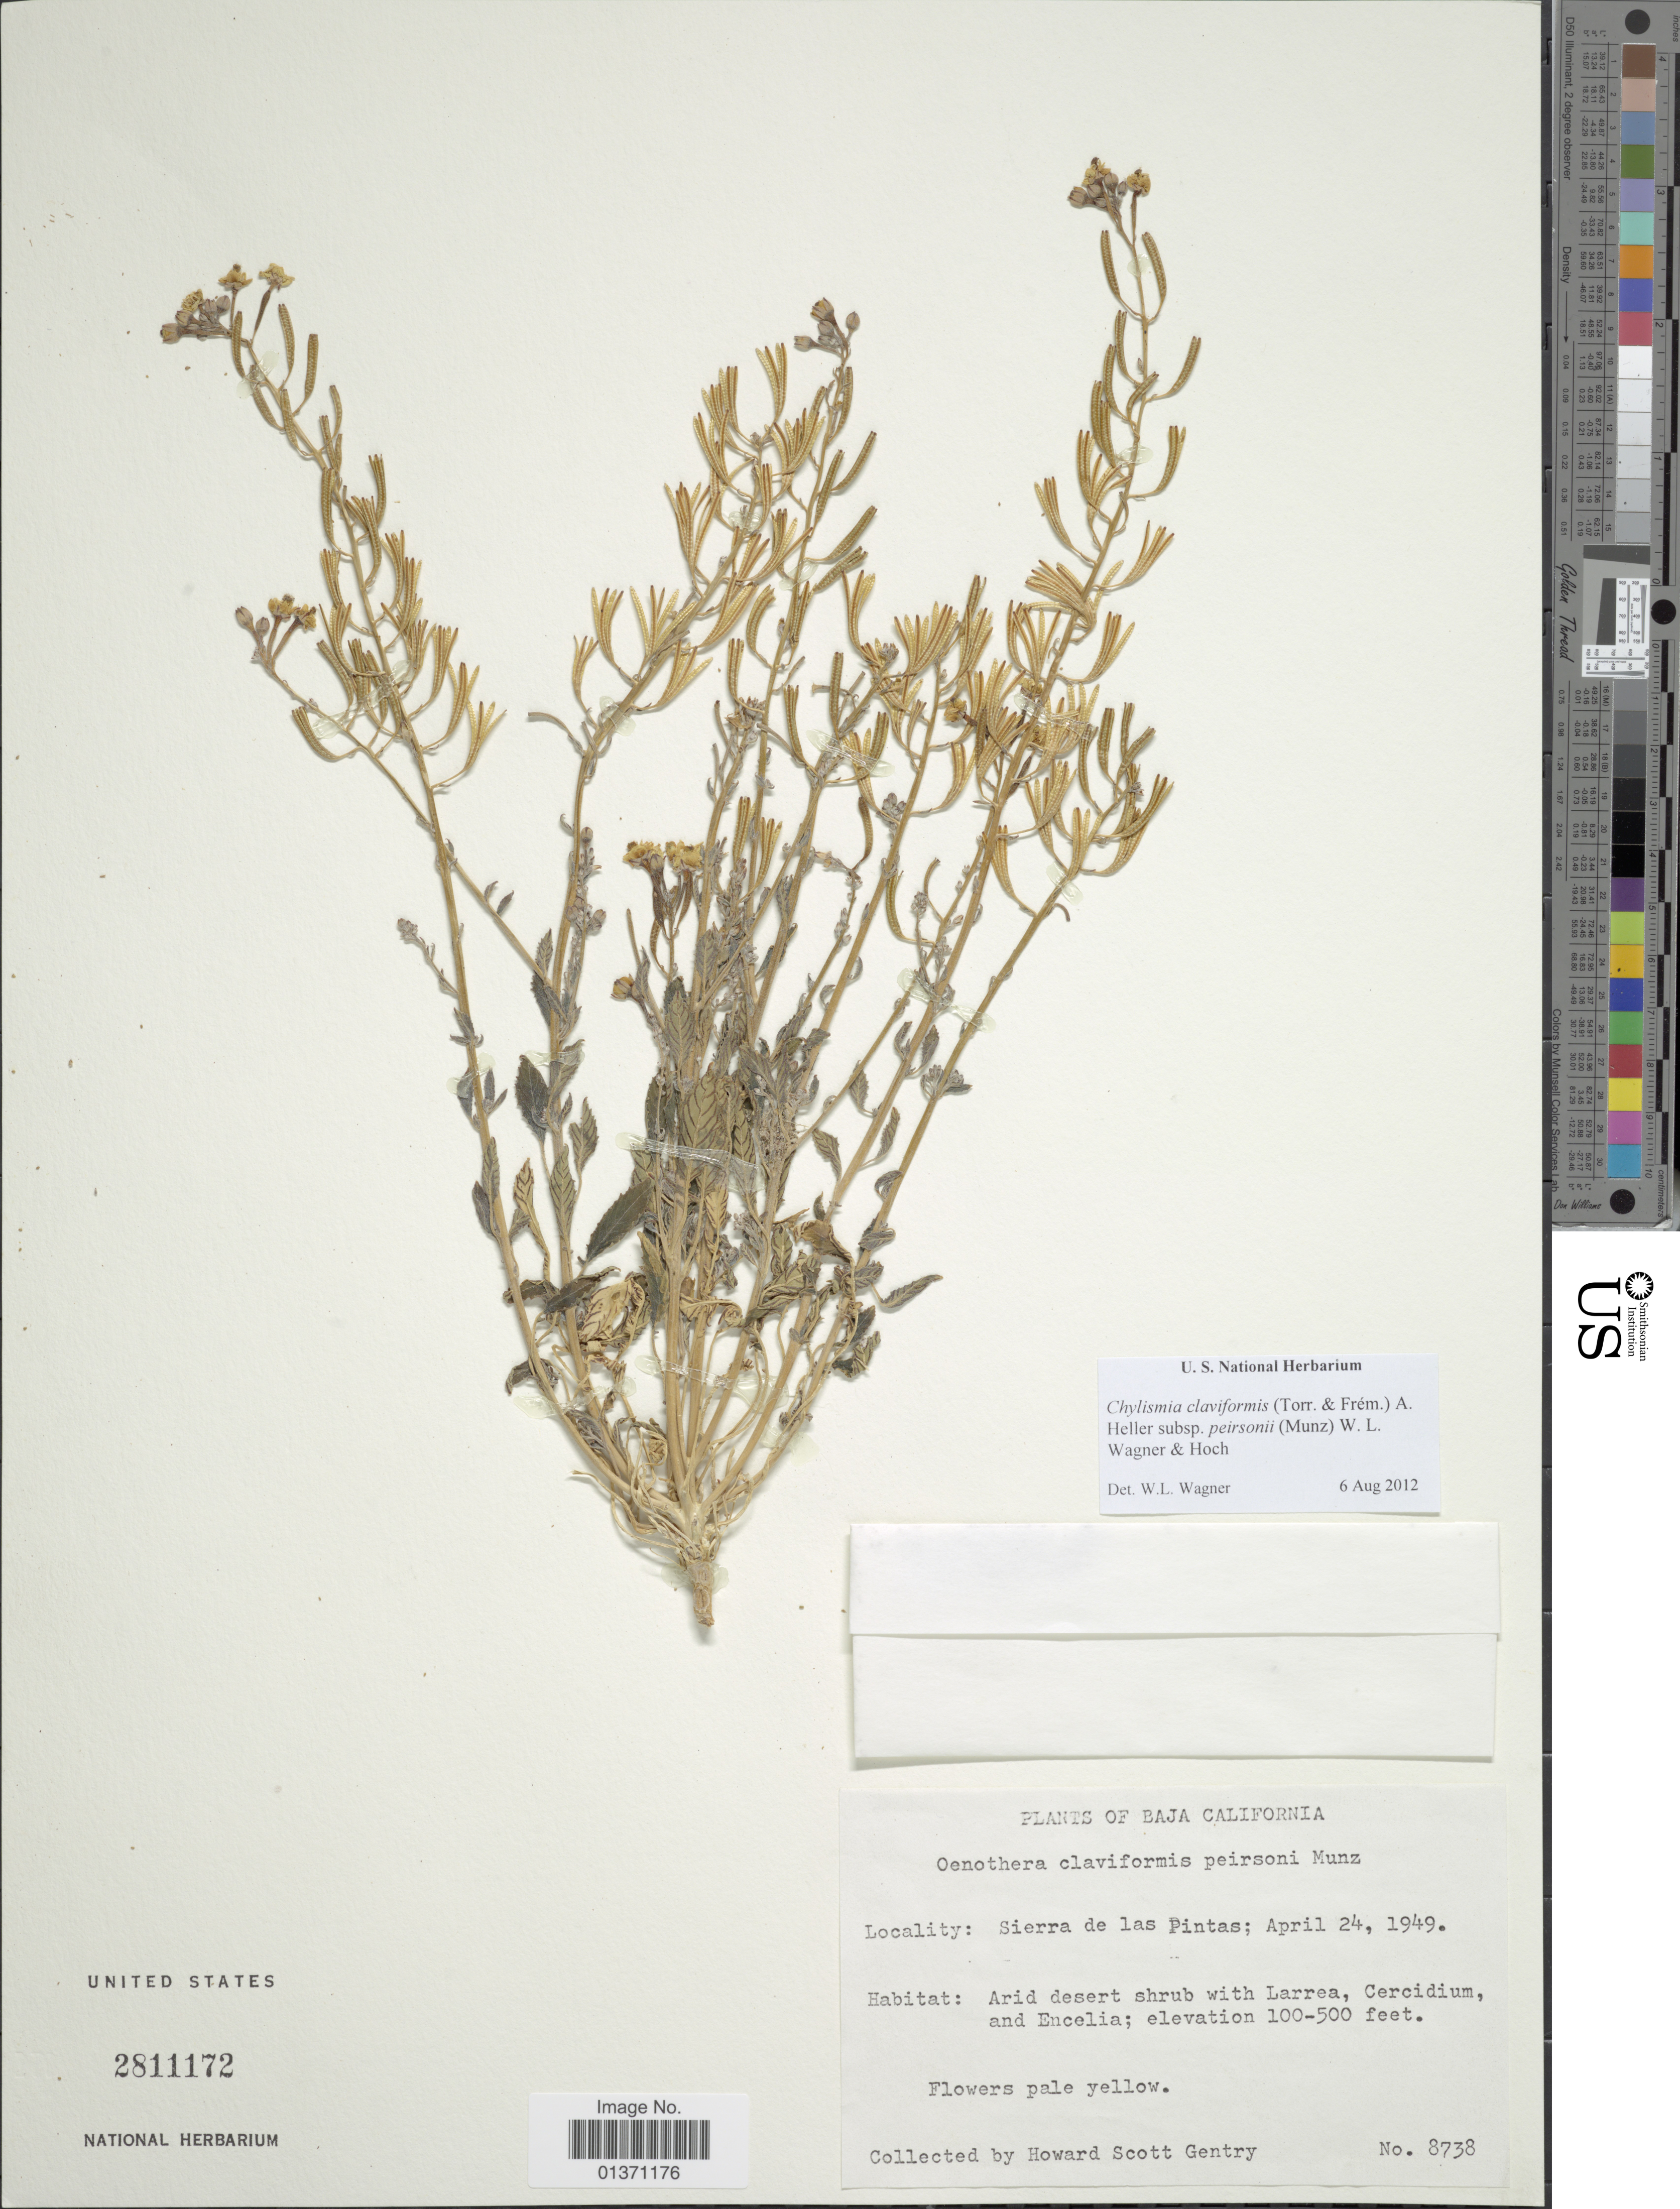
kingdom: Plantae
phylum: Tracheophyta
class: Magnoliopsida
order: Myrtales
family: Onagraceae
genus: Chylismia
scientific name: Chylismia claviformis subsp. peirsonii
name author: (Munz) W.L. Wagner & Hoch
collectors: H. S. Gentry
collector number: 8738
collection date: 1949-04-24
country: Mexico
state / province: Baja California Norte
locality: Sierra de las Pintas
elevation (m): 30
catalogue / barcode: US 2811172